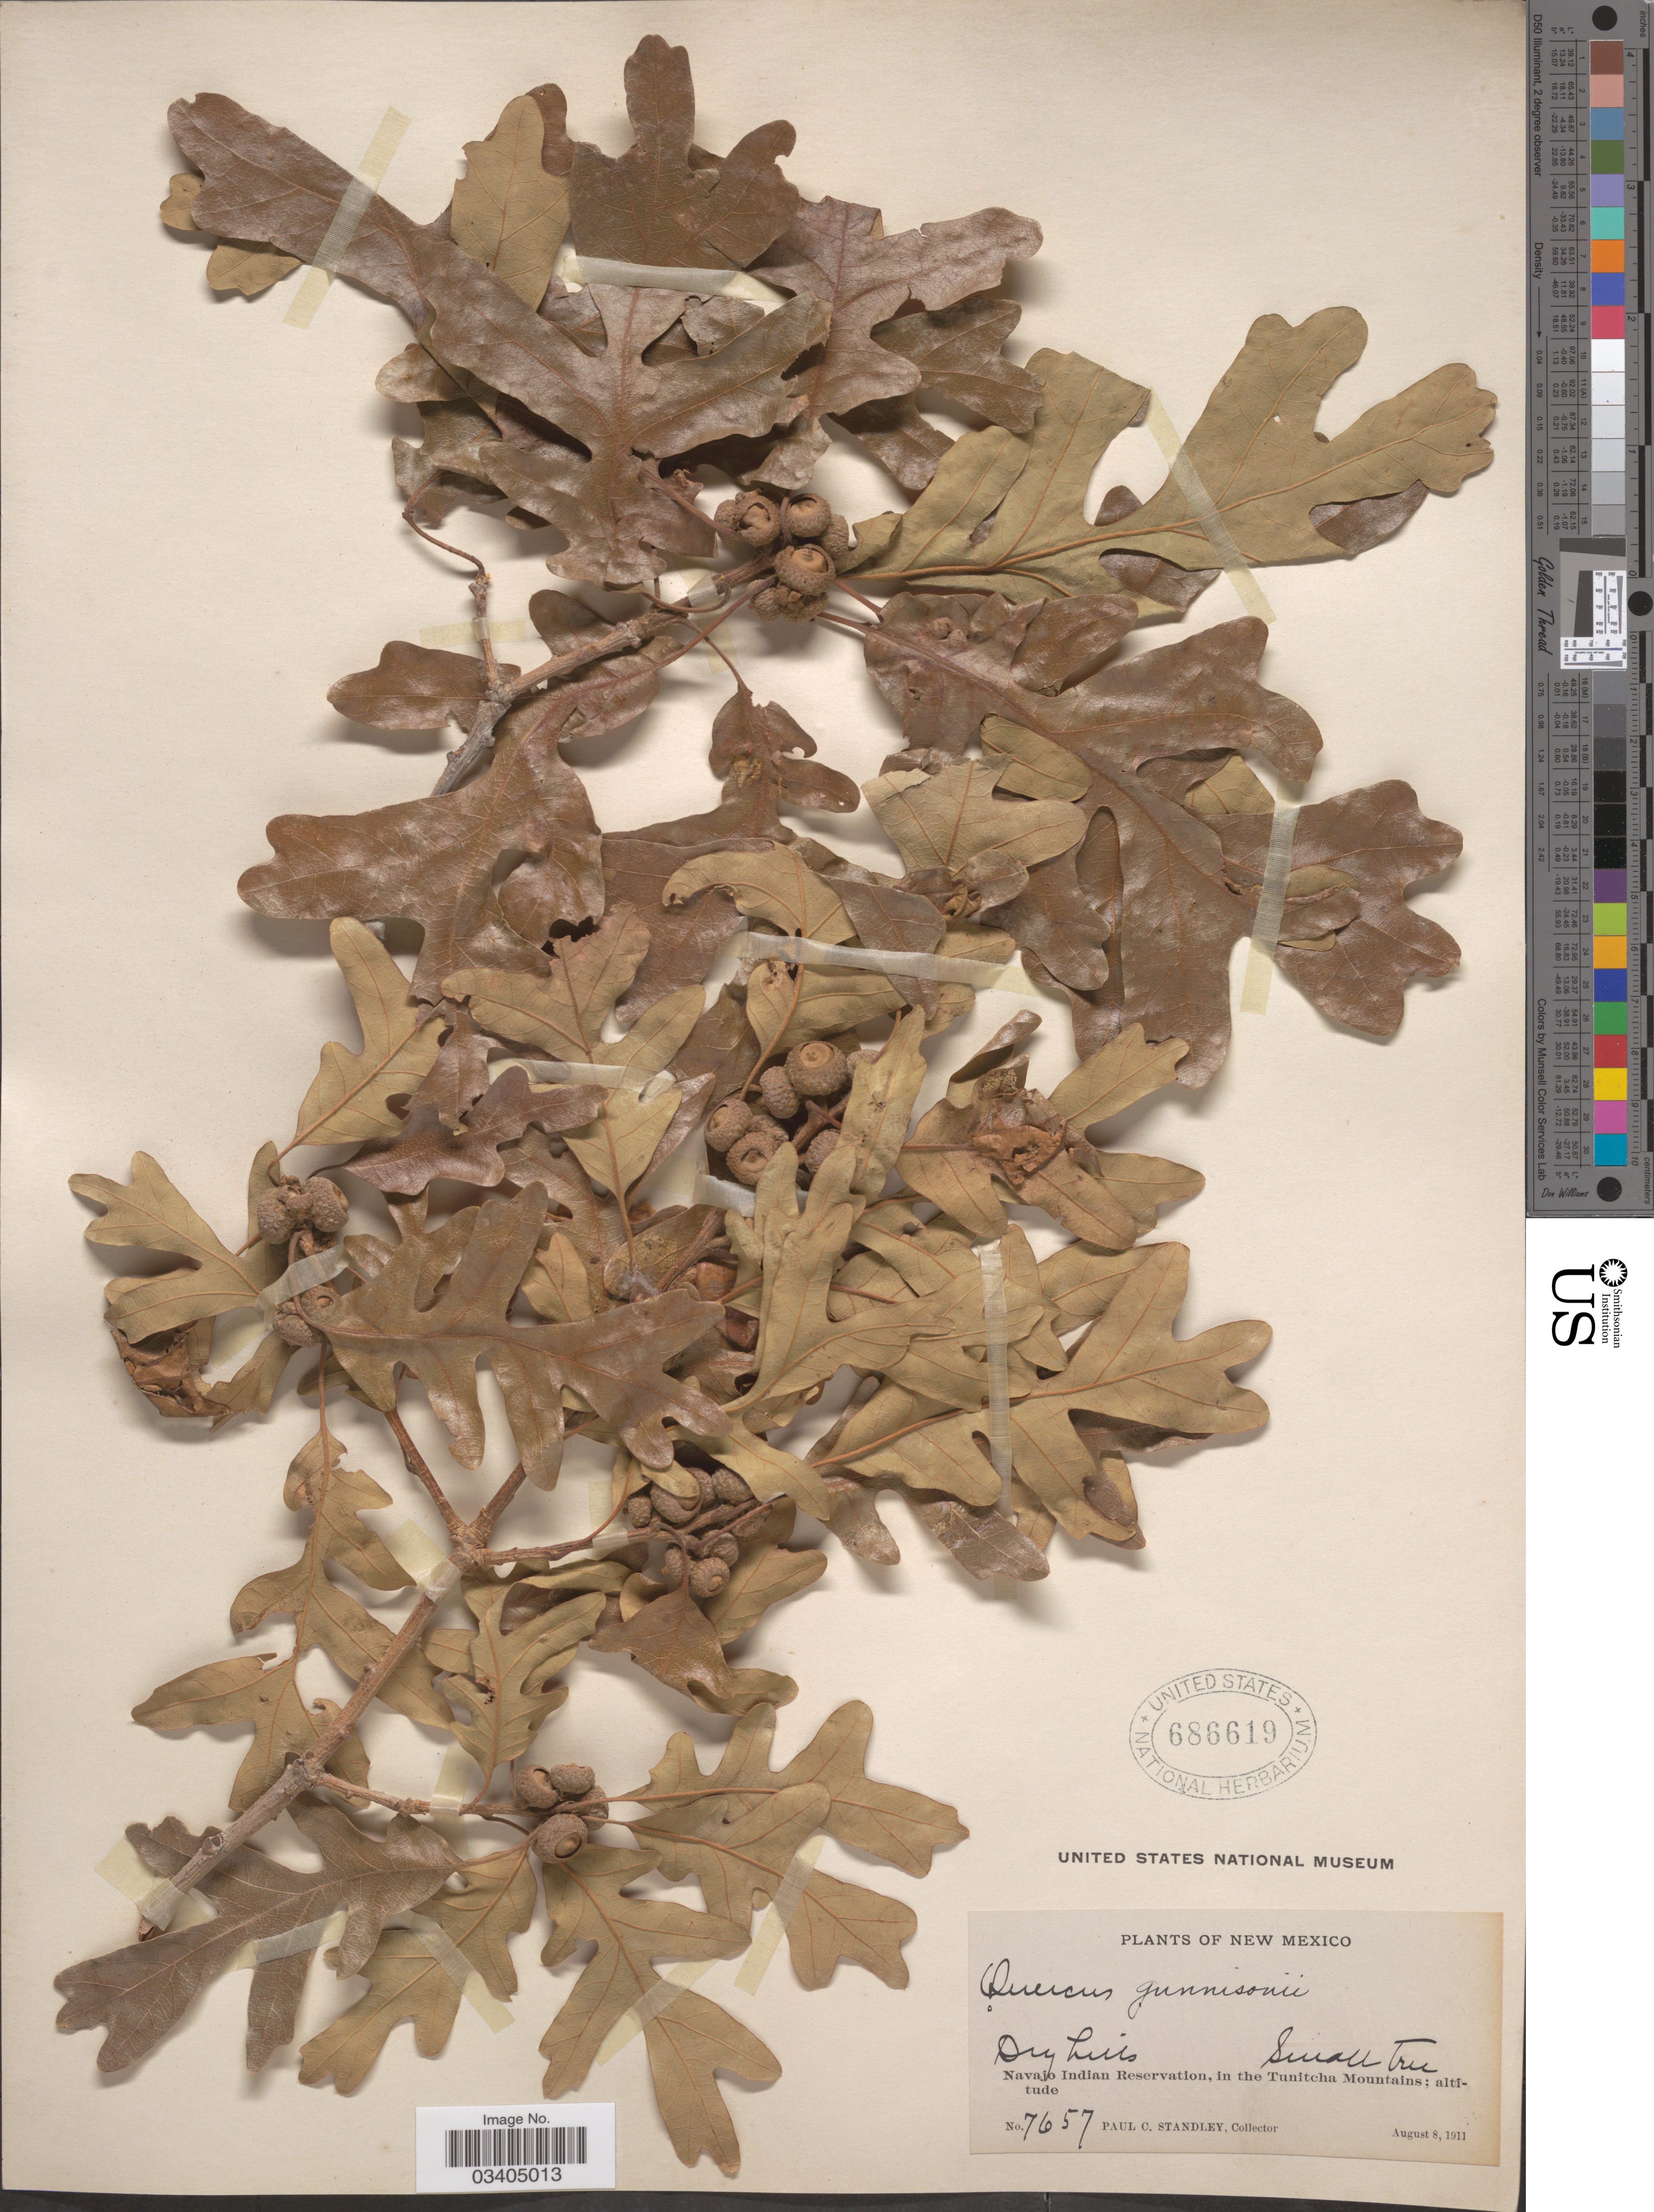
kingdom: Plantae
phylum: Tracheophyta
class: Magnoliopsida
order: Fagales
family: Fagaceae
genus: Quercus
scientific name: Quercus gambelii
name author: Nutt.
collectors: P. C. Standley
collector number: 7657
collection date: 1911-08-08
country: United States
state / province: New Mexico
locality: Navajo Indian Reservation, in the Tunitcha Mountains.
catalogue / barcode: US 686619